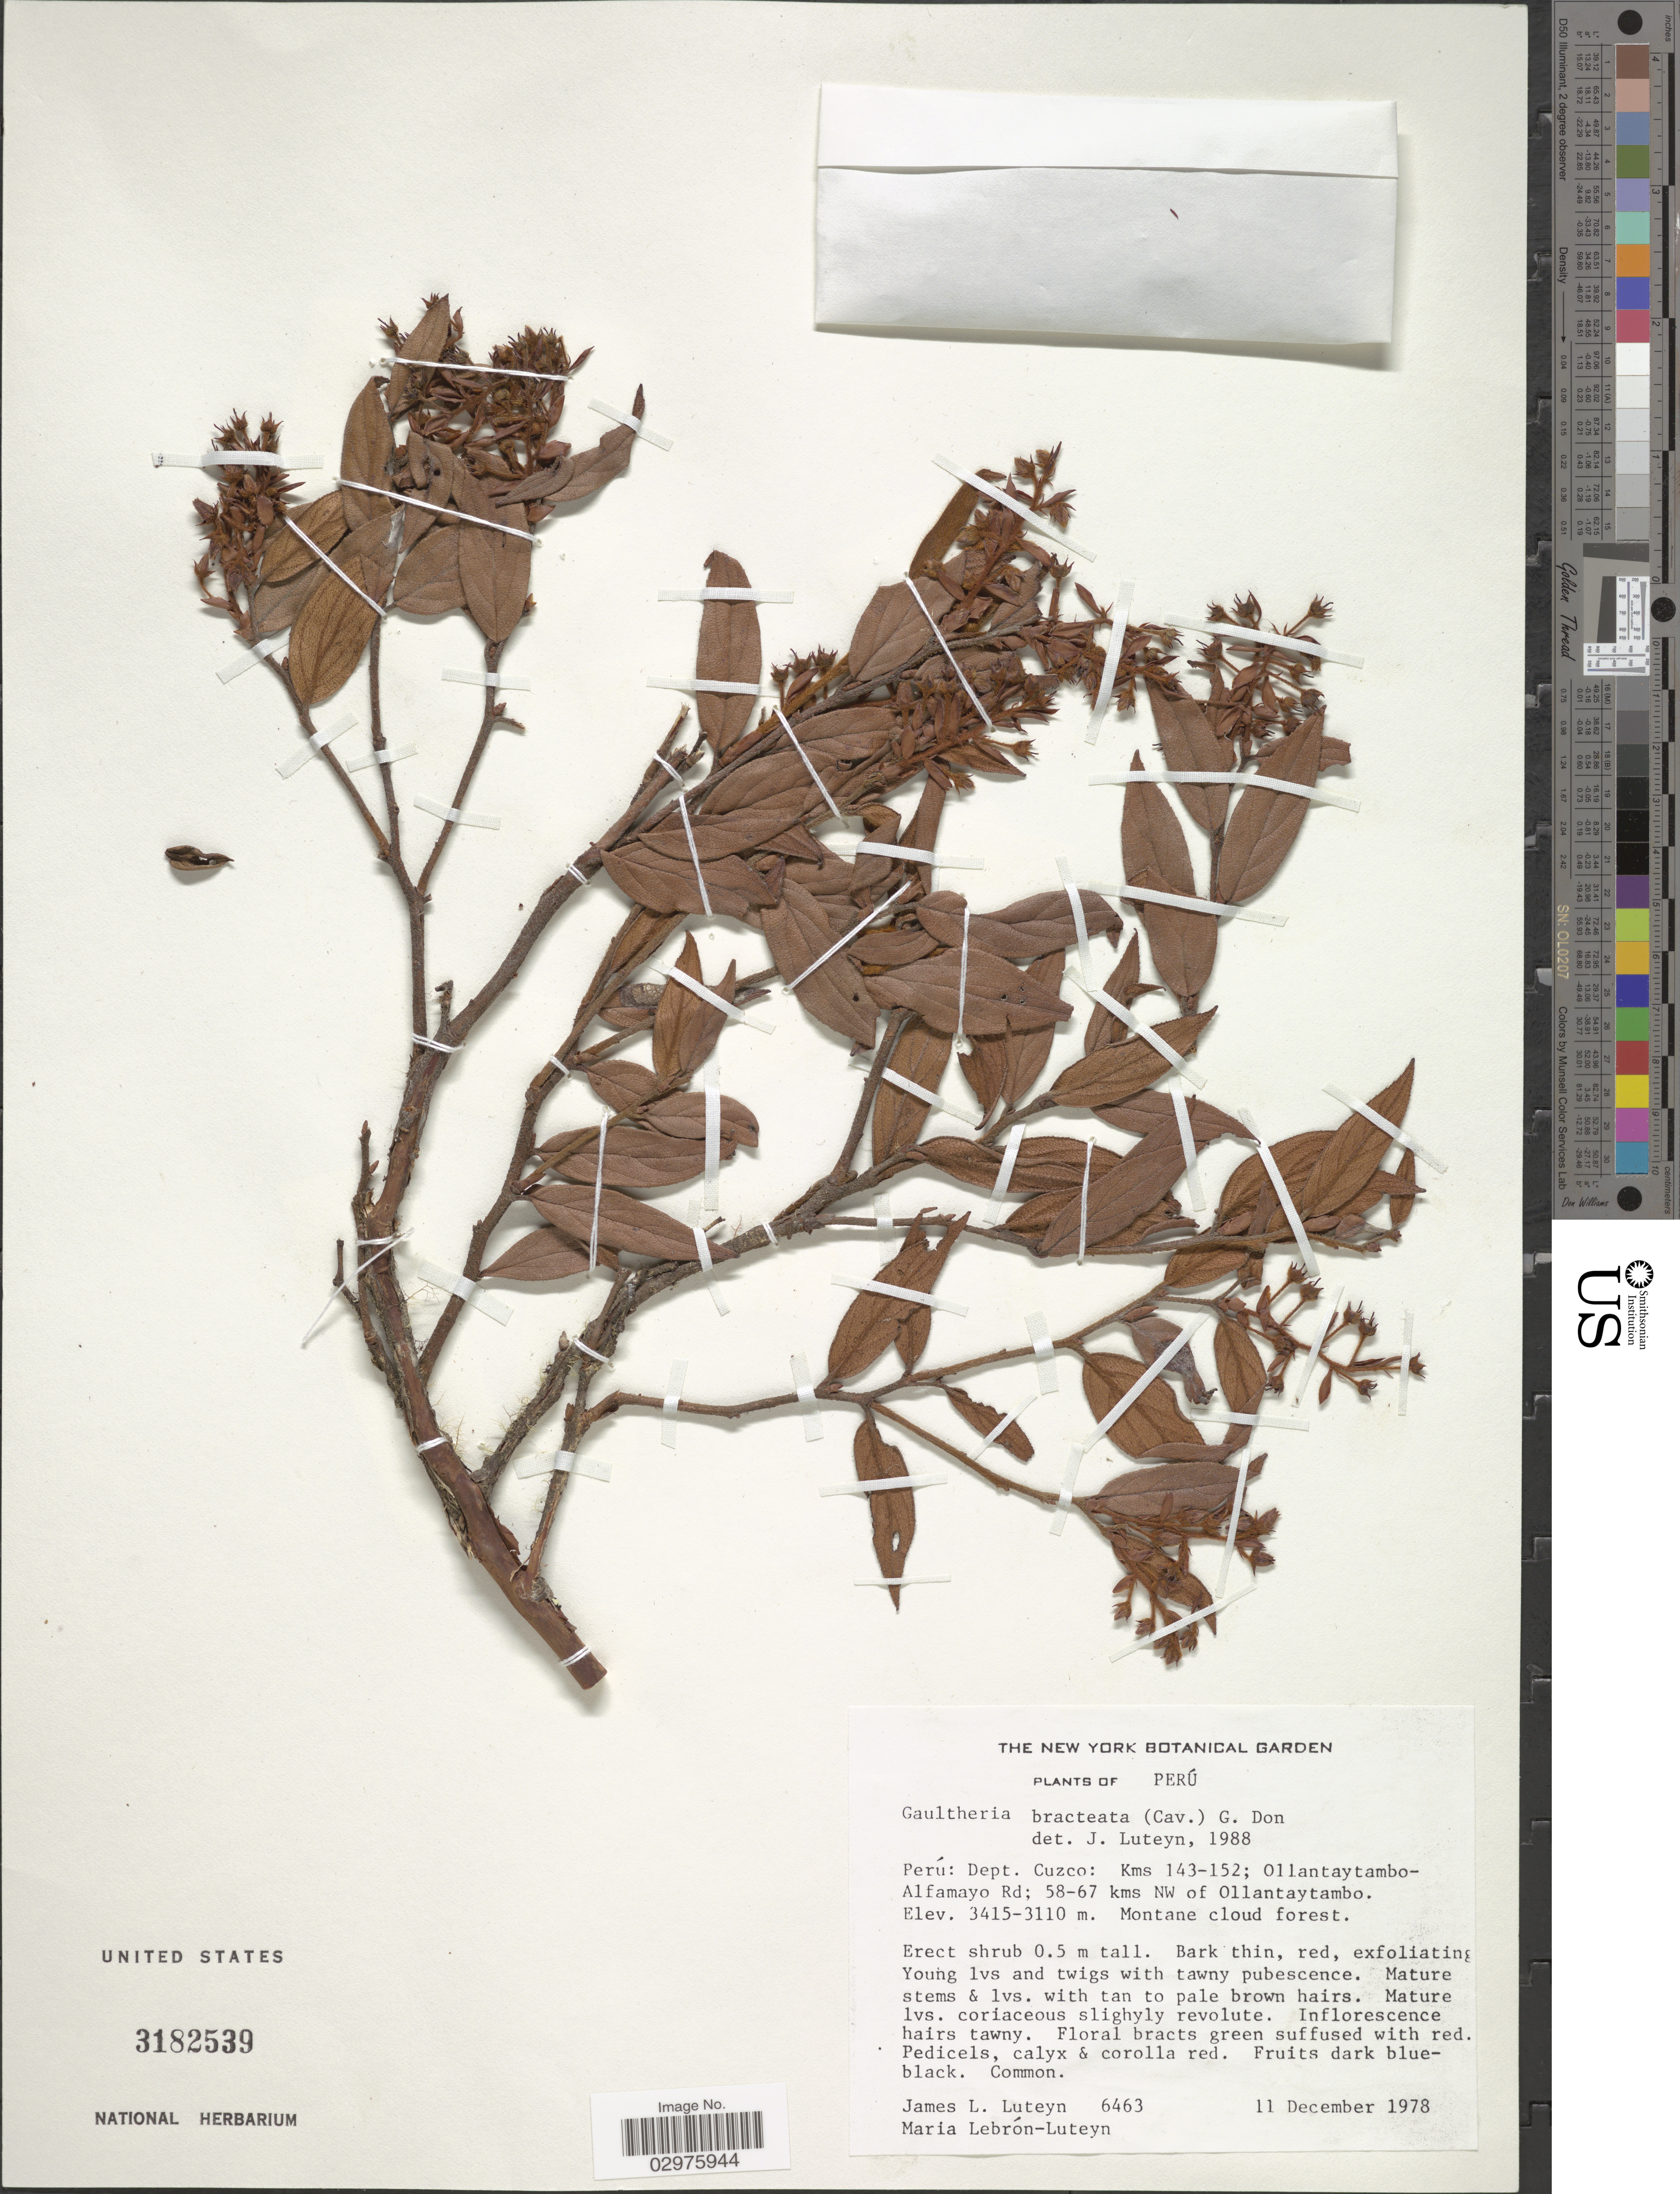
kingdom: Plantae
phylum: Tracheophyta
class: Magnoliopsida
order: Ericales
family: Ericaceae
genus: Gaultheria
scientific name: Gaultheria bracteata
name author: (Cav.) G. Don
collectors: J. L. Luteyn & M. L. Lebrón-Luteyn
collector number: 6463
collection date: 1978-12-11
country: Peru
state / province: Cusco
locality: Dept. Cuzco: Kms 143-152; Ollantaytambo-Alfamayo Rd; 58-67 kms NW of Ollantaytambo.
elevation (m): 3110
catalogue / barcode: US 3182539